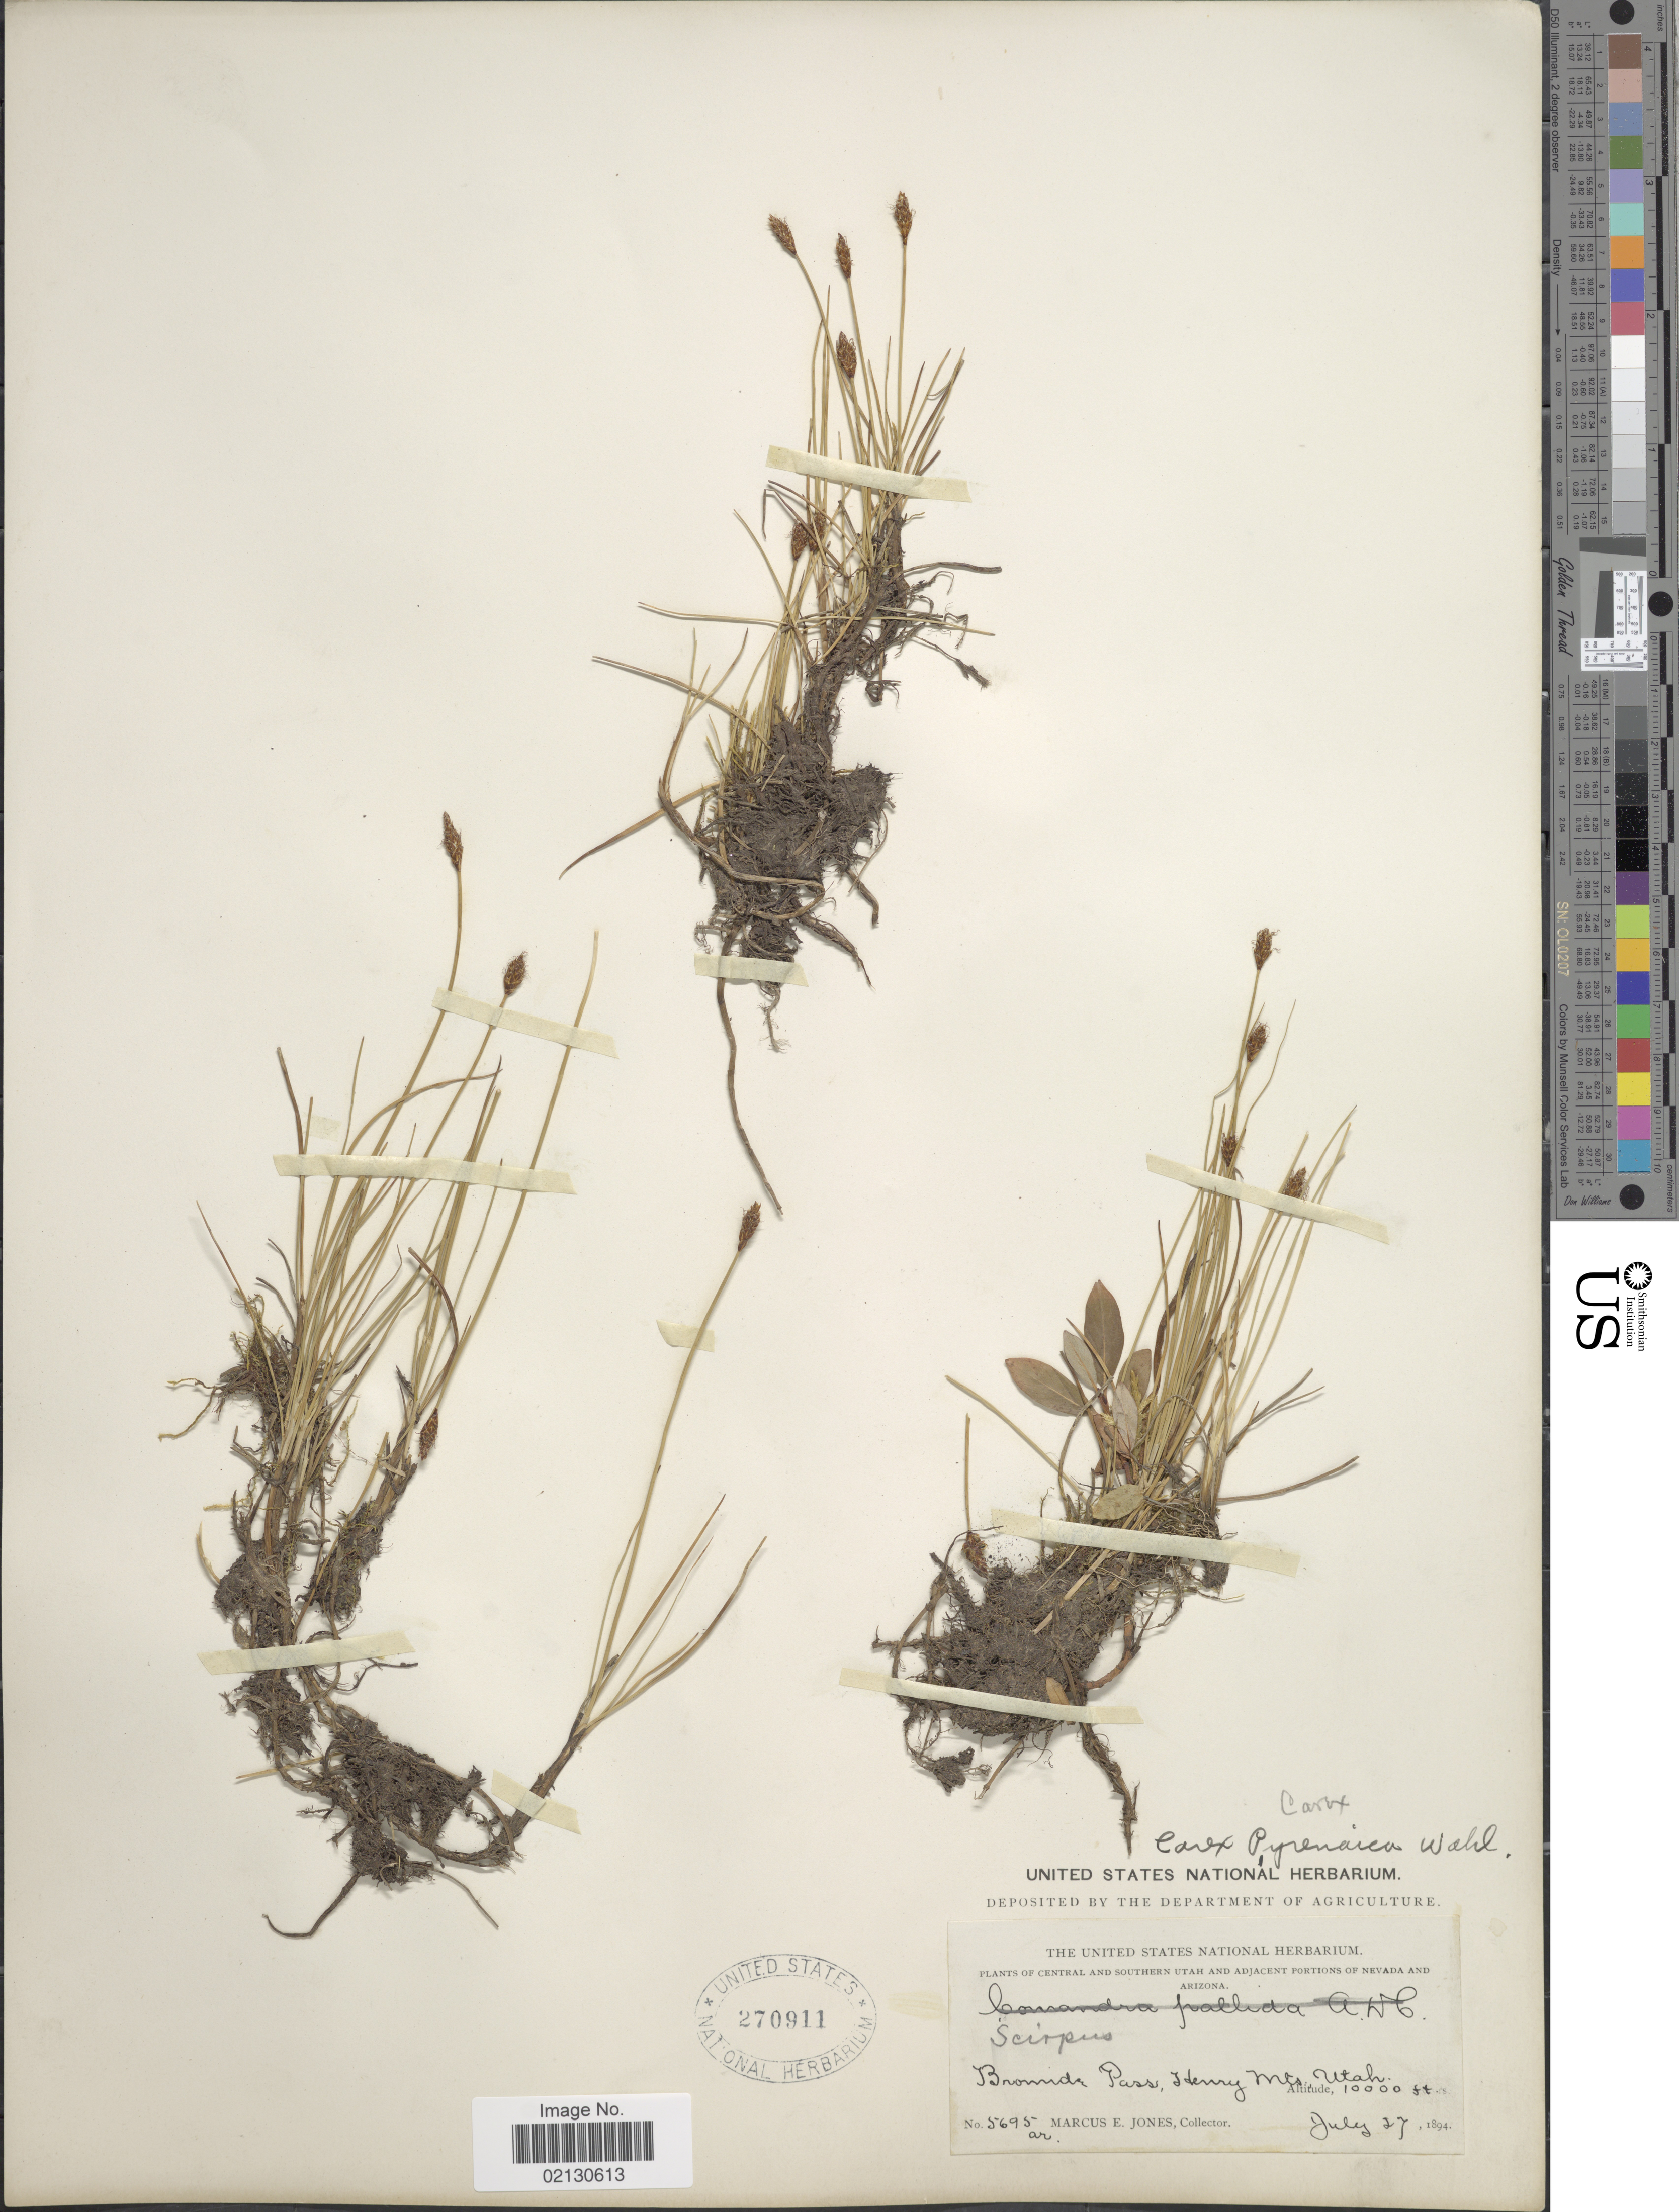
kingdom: Plantae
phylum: Tracheophyta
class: Liliopsida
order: Poales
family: Cyperaceae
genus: Carex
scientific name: Carex micropoda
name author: C.A. Mey.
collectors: M. E. Jones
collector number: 5695ar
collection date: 1894-07-27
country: United States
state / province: Utah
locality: Central and southern Utah. Bromide Pass, Henry Mts.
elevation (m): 3048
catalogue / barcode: US 270911